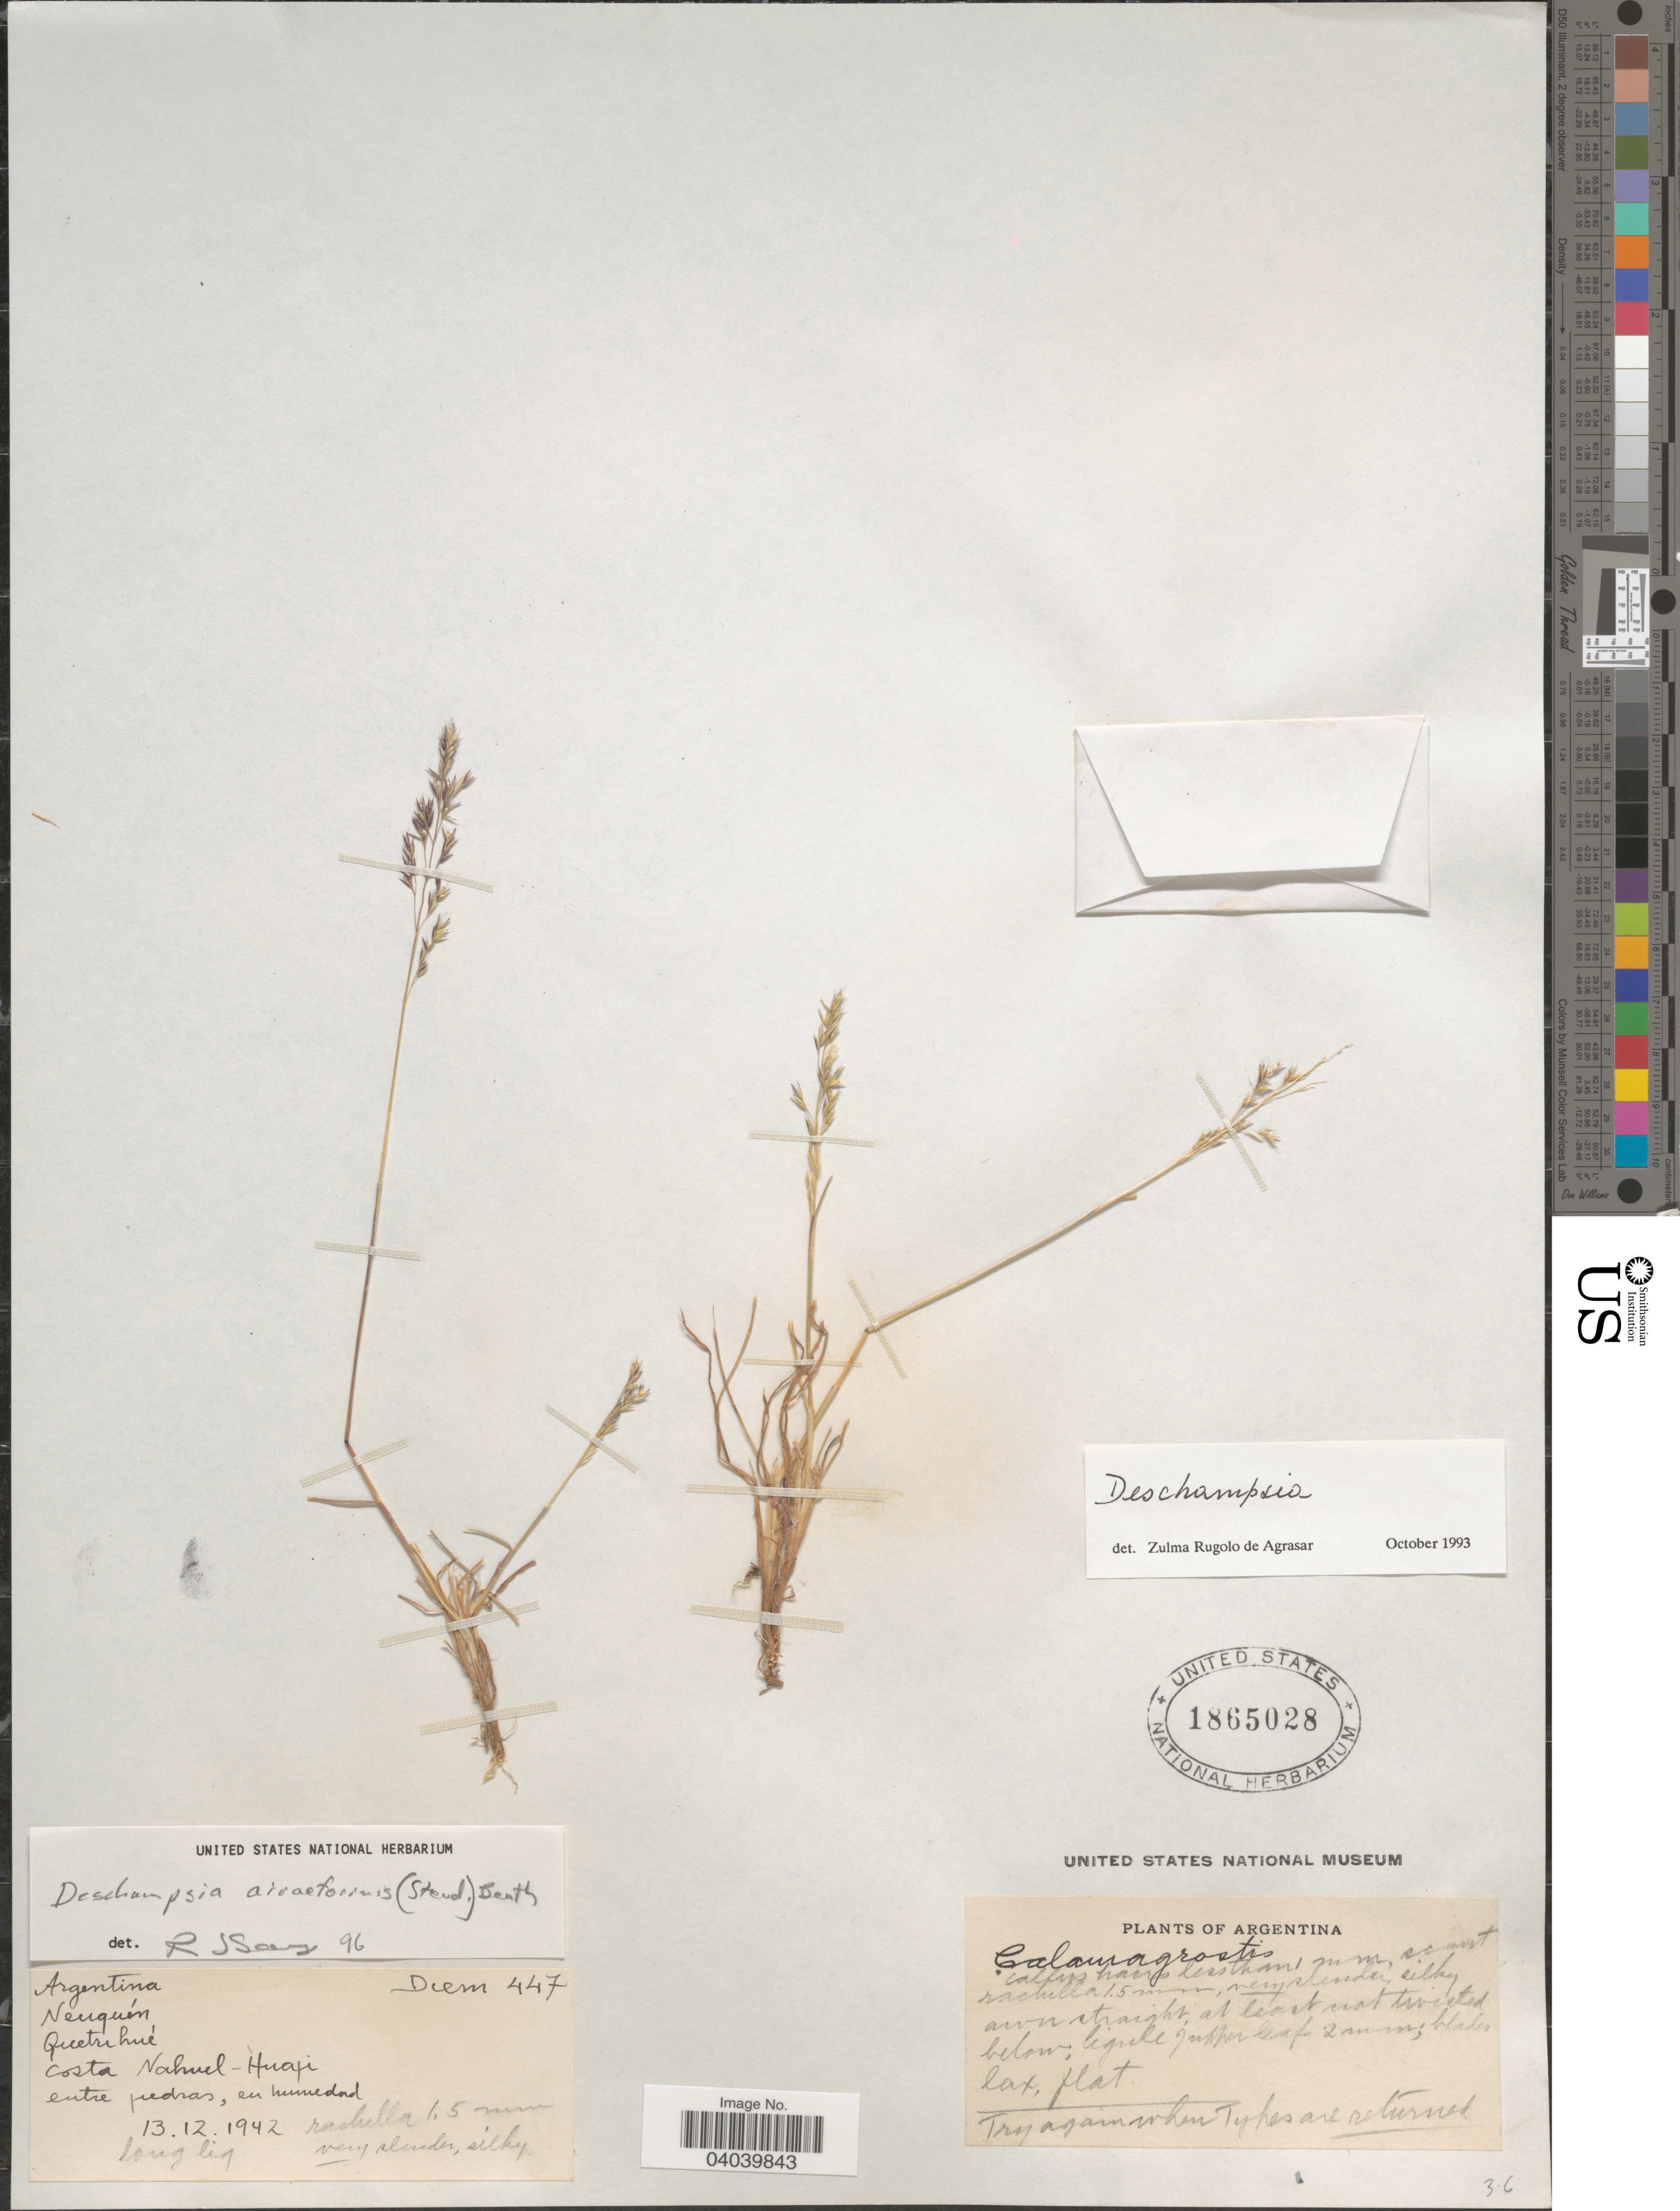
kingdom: Plantae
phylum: Tracheophyta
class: Liliopsida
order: Poales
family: Poaceae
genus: Deschampsia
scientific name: Deschampsia airiformis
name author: (Steud.) Benth. & Hook. f.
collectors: Diem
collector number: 447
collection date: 1942-12-13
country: Argentina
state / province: Neuquen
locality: Quetrihué. Costa Nahuel-Huaji entre piedras, en humedad.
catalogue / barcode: US 1865028